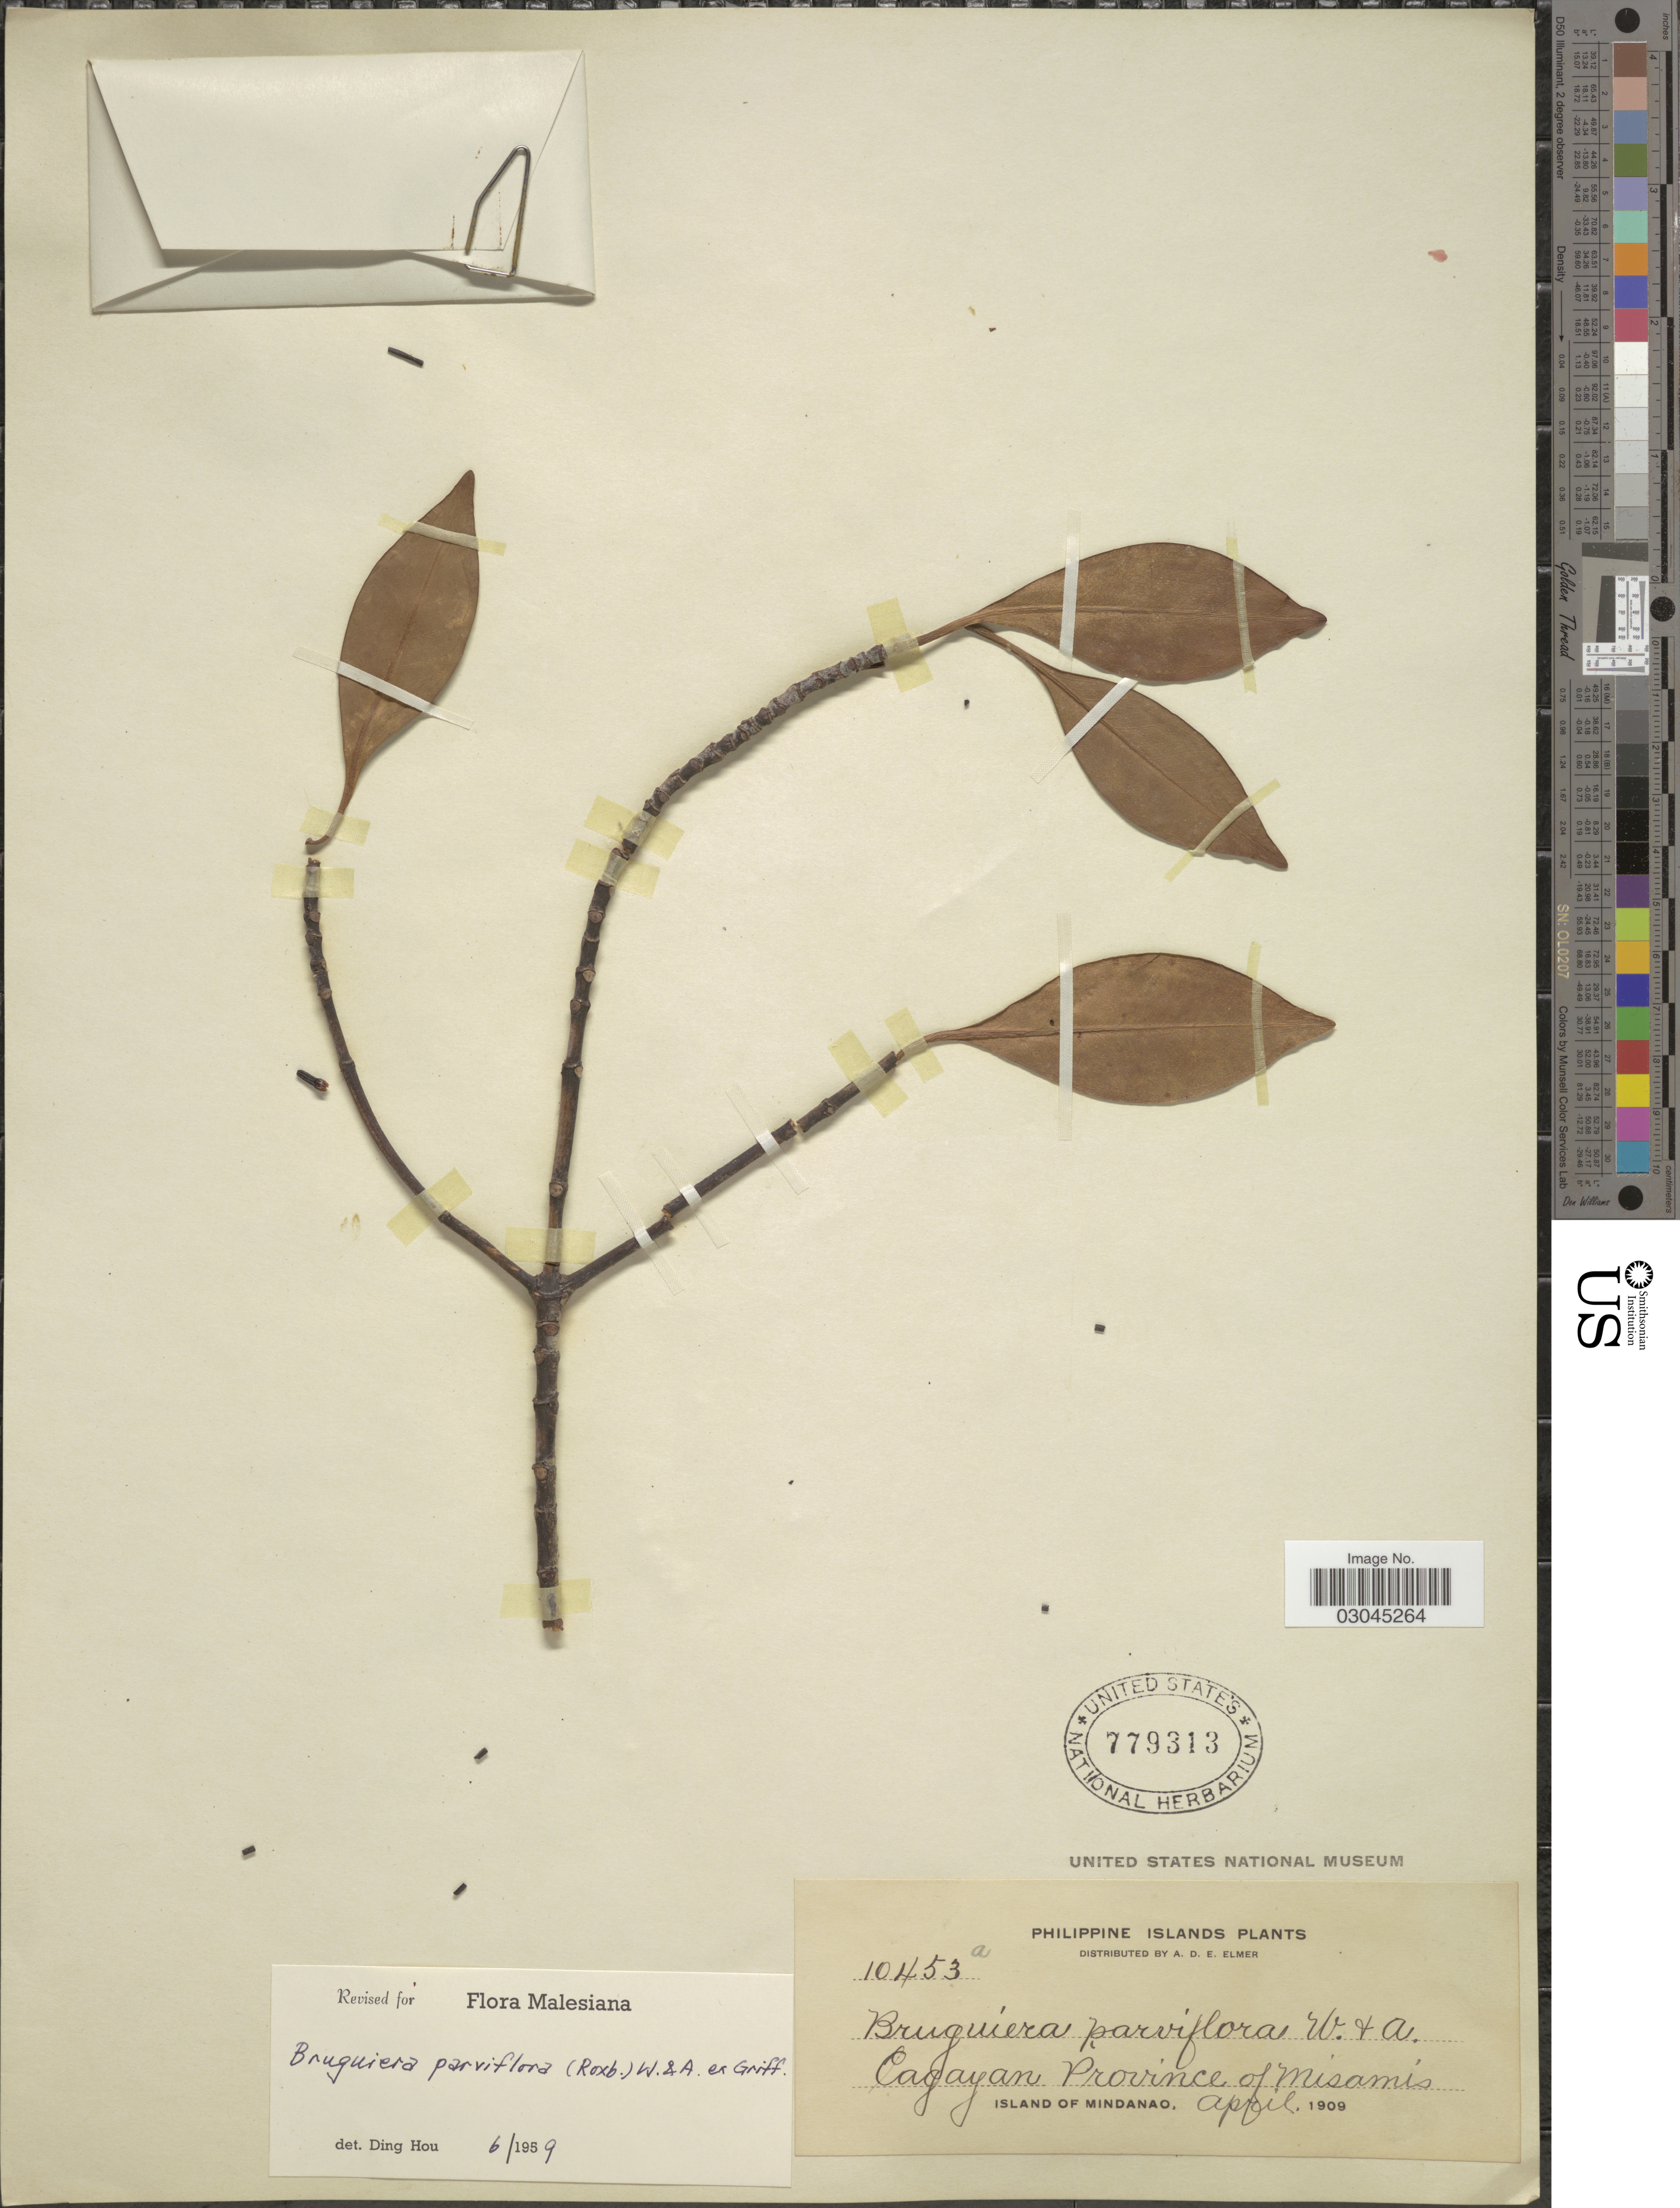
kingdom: Plantae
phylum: Tracheophyta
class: Magnoliopsida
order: Malpighiales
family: Rhizophoraceae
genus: Bruguiera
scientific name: Bruguiera parviflora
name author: (Roxb.) Wight & Arn. ex Griff.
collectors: A. D. E. Elmer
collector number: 10453a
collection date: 1909-04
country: Philippines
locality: Cagayan Province of Misamis. Island of Mindanao.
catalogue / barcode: US 779313